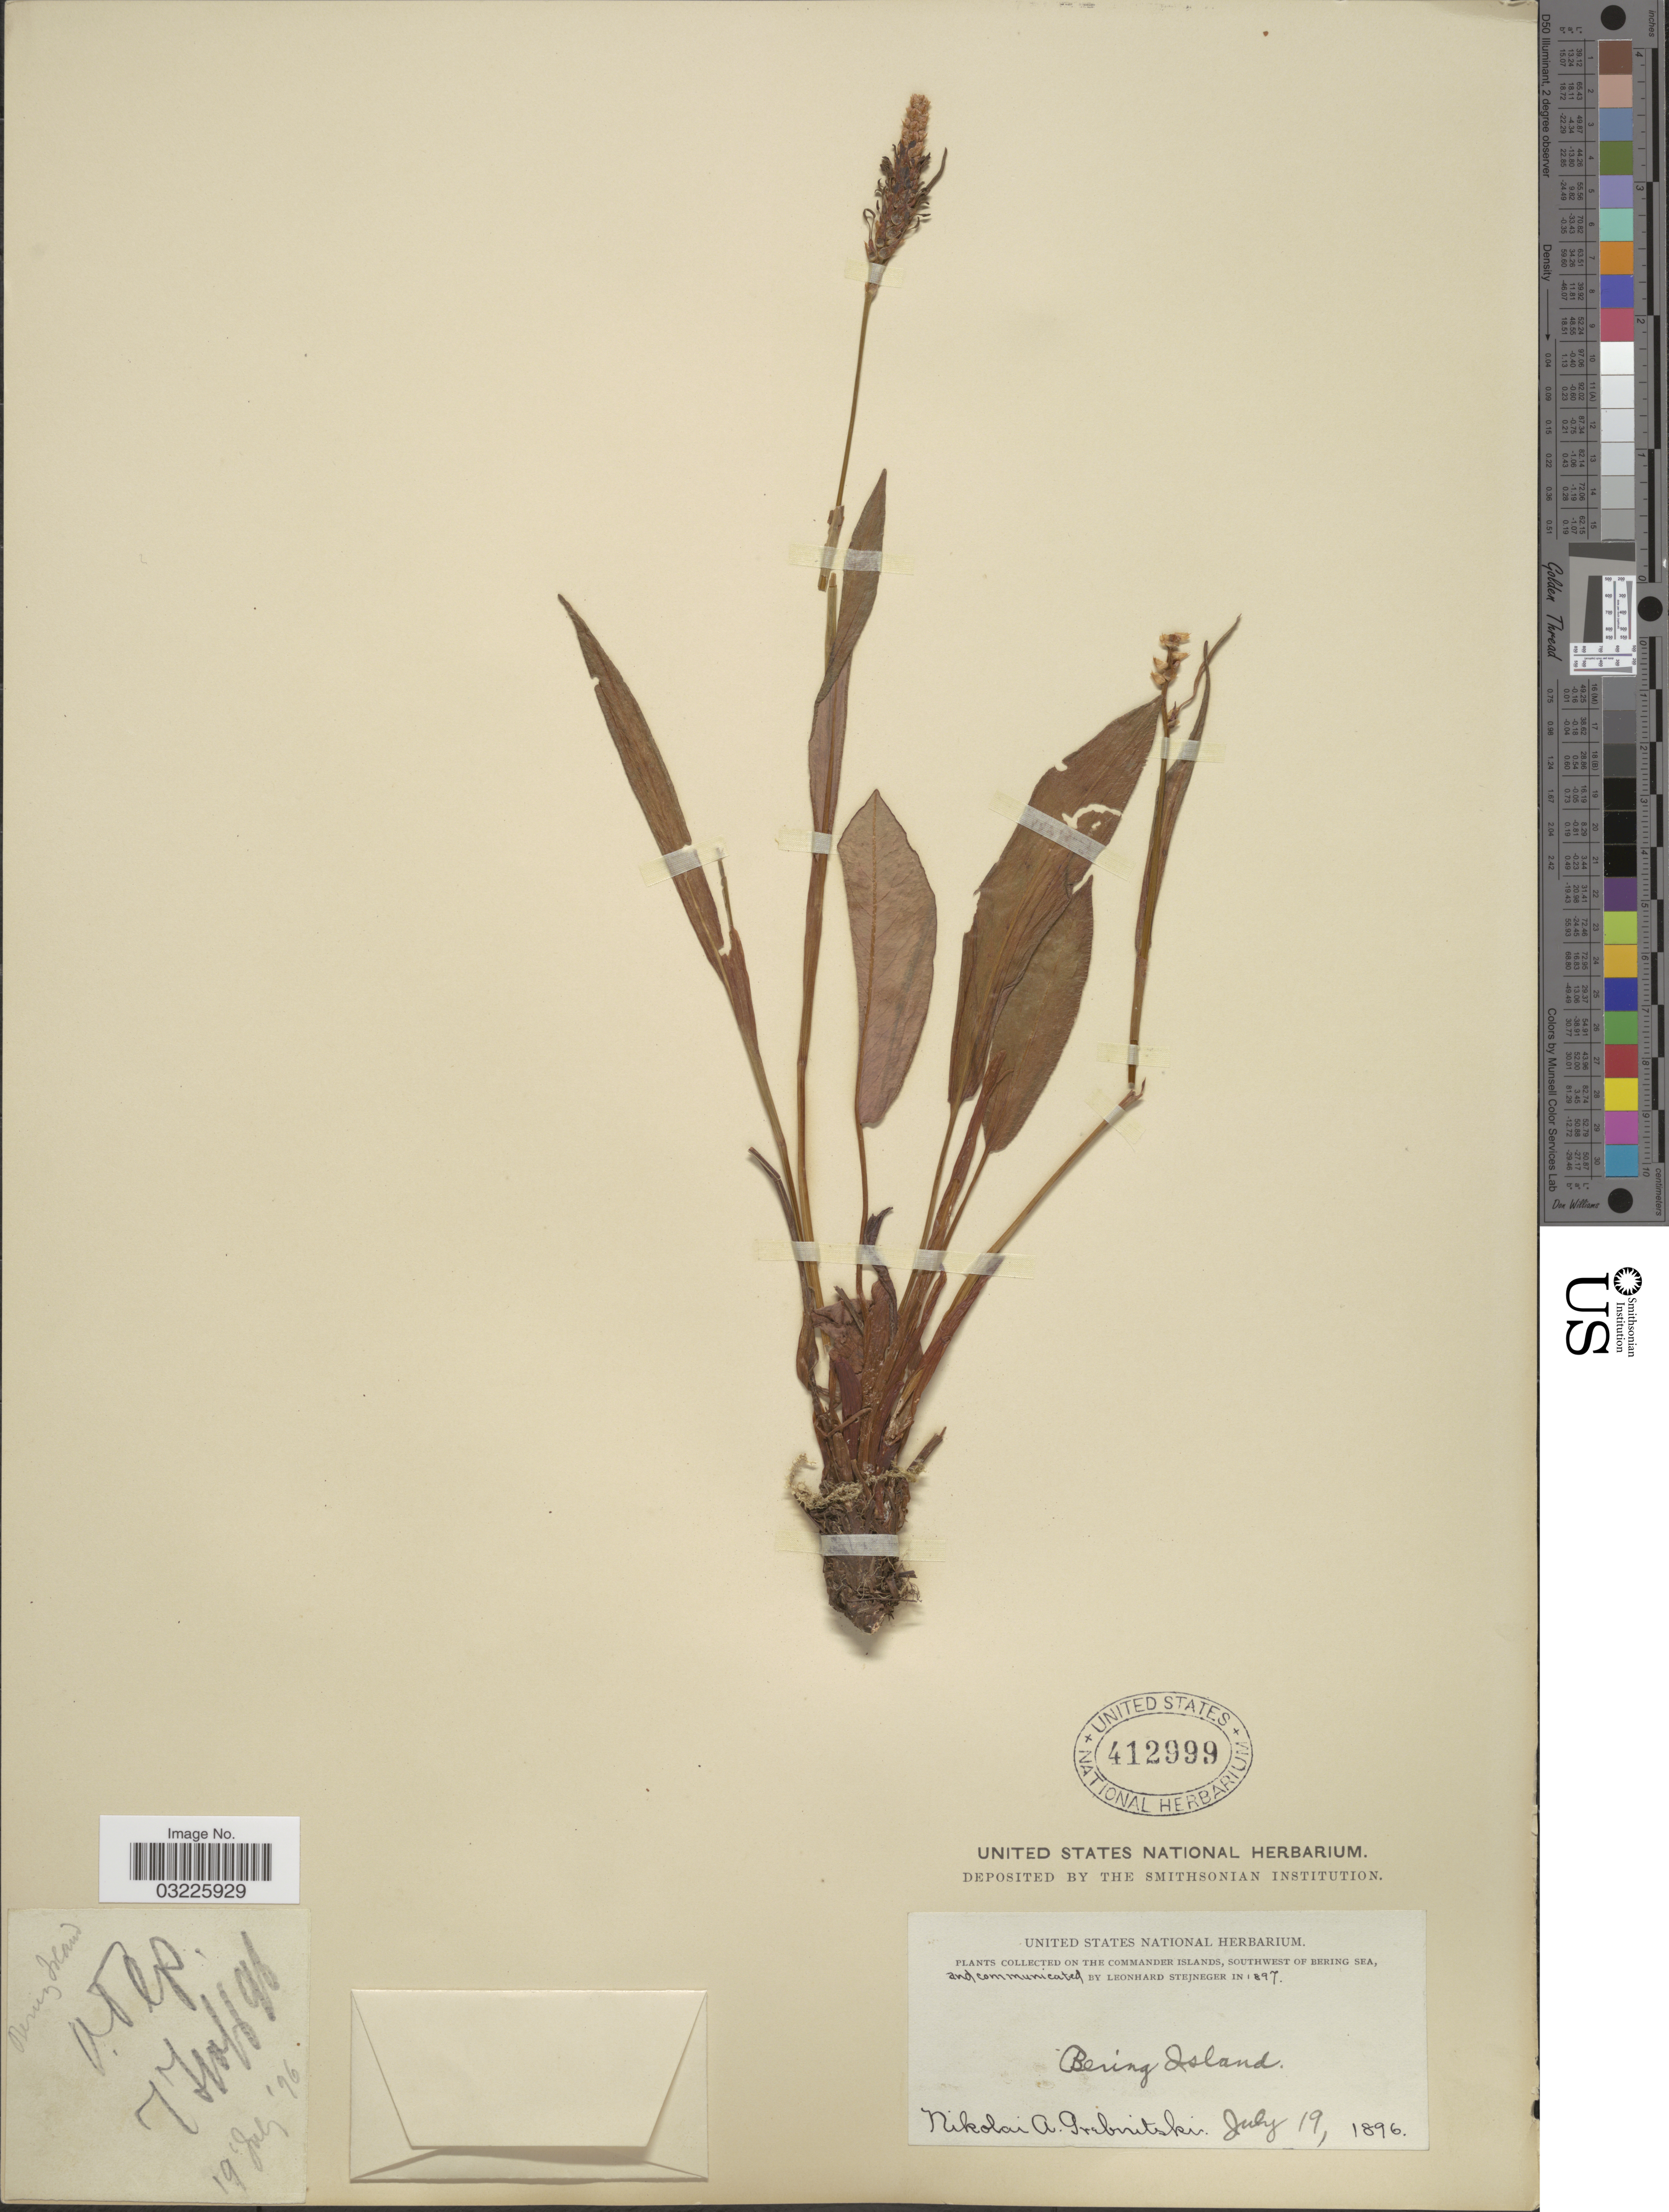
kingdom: Plantae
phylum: Tracheophyta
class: Magnoliopsida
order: Caryophyllales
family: Polygonaceae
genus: Bistorta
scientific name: Bistorta vivipara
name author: (L.) Delarbre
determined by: Strong, Mark T., (BOT), Smithsonian Institution - National Museum of Natural History (UNITED STATES)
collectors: N. Grebritski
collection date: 1896-07-19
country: Russian Federation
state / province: Kamchatka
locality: Southwest of Bering Sea. Bering Island.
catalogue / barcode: US 412999